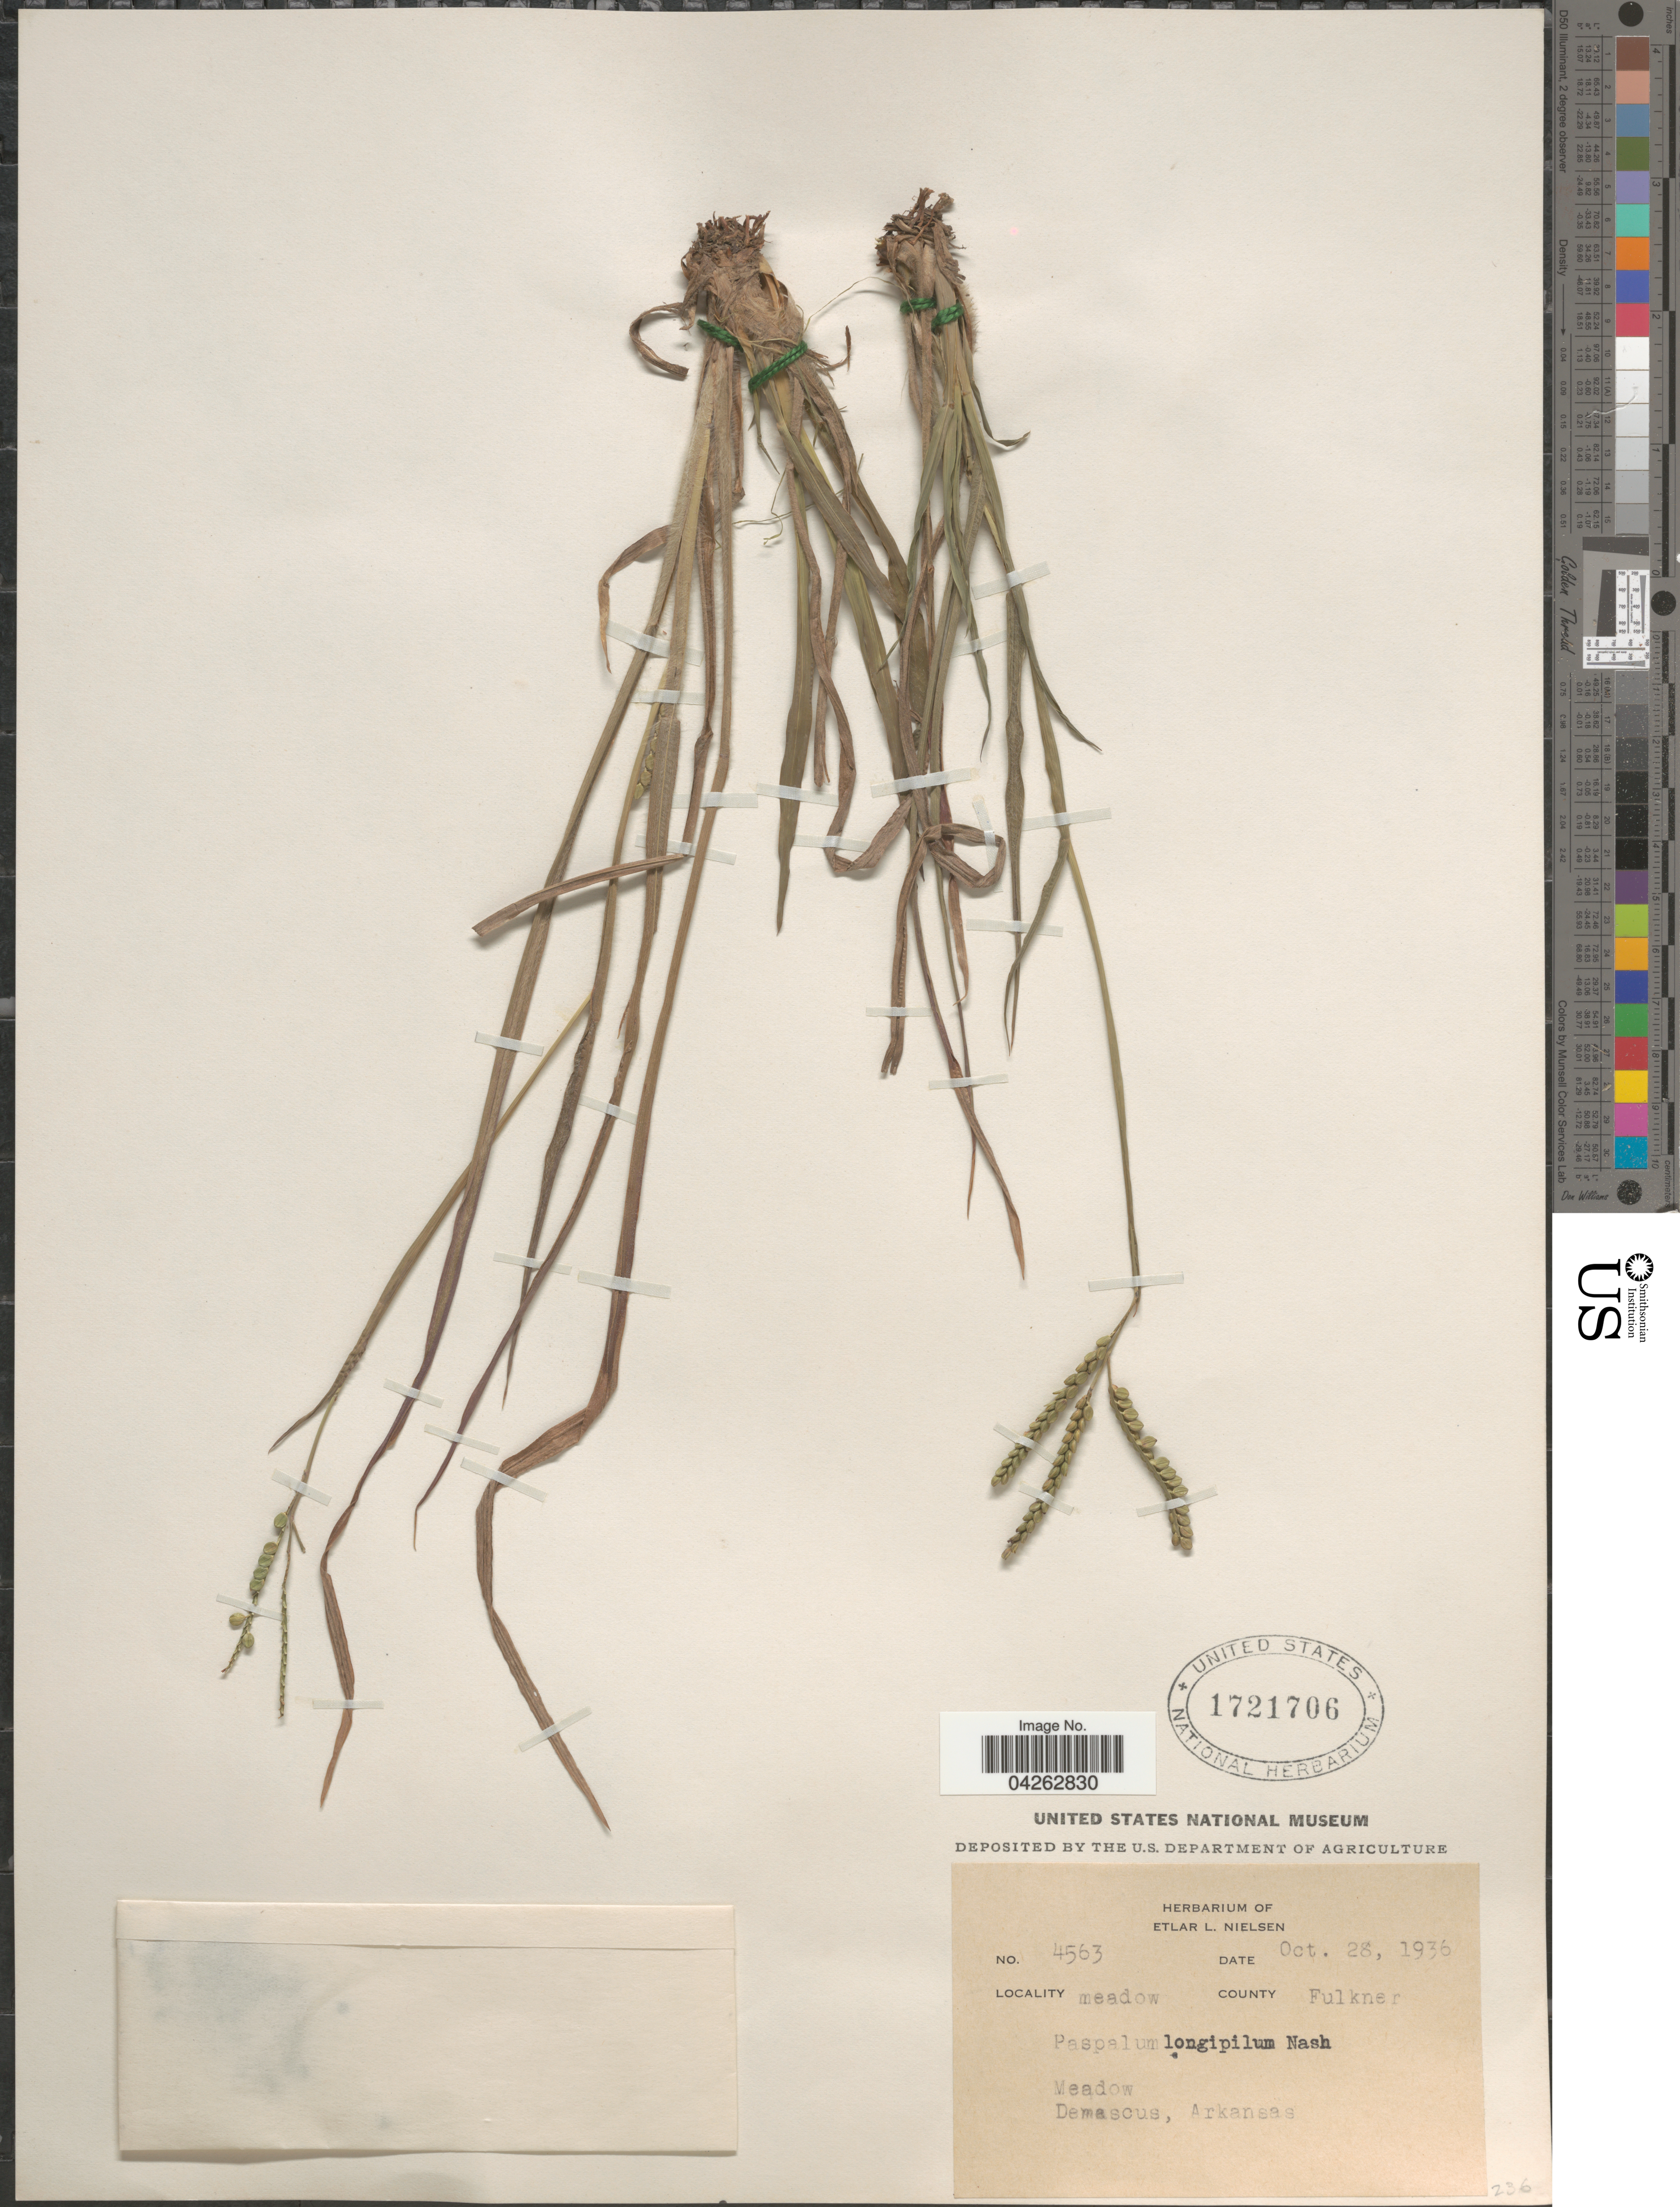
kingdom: Plantae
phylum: Tracheophyta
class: Liliopsida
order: Poales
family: Poaceae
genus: Paspalum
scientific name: Paspalum longipilum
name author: Nash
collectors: Ex herb. of Etlar L. Nielsen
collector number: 4563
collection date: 1936-10-28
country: United States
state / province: Arkansas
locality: County Fulkner. Demascus.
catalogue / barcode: US 1721706